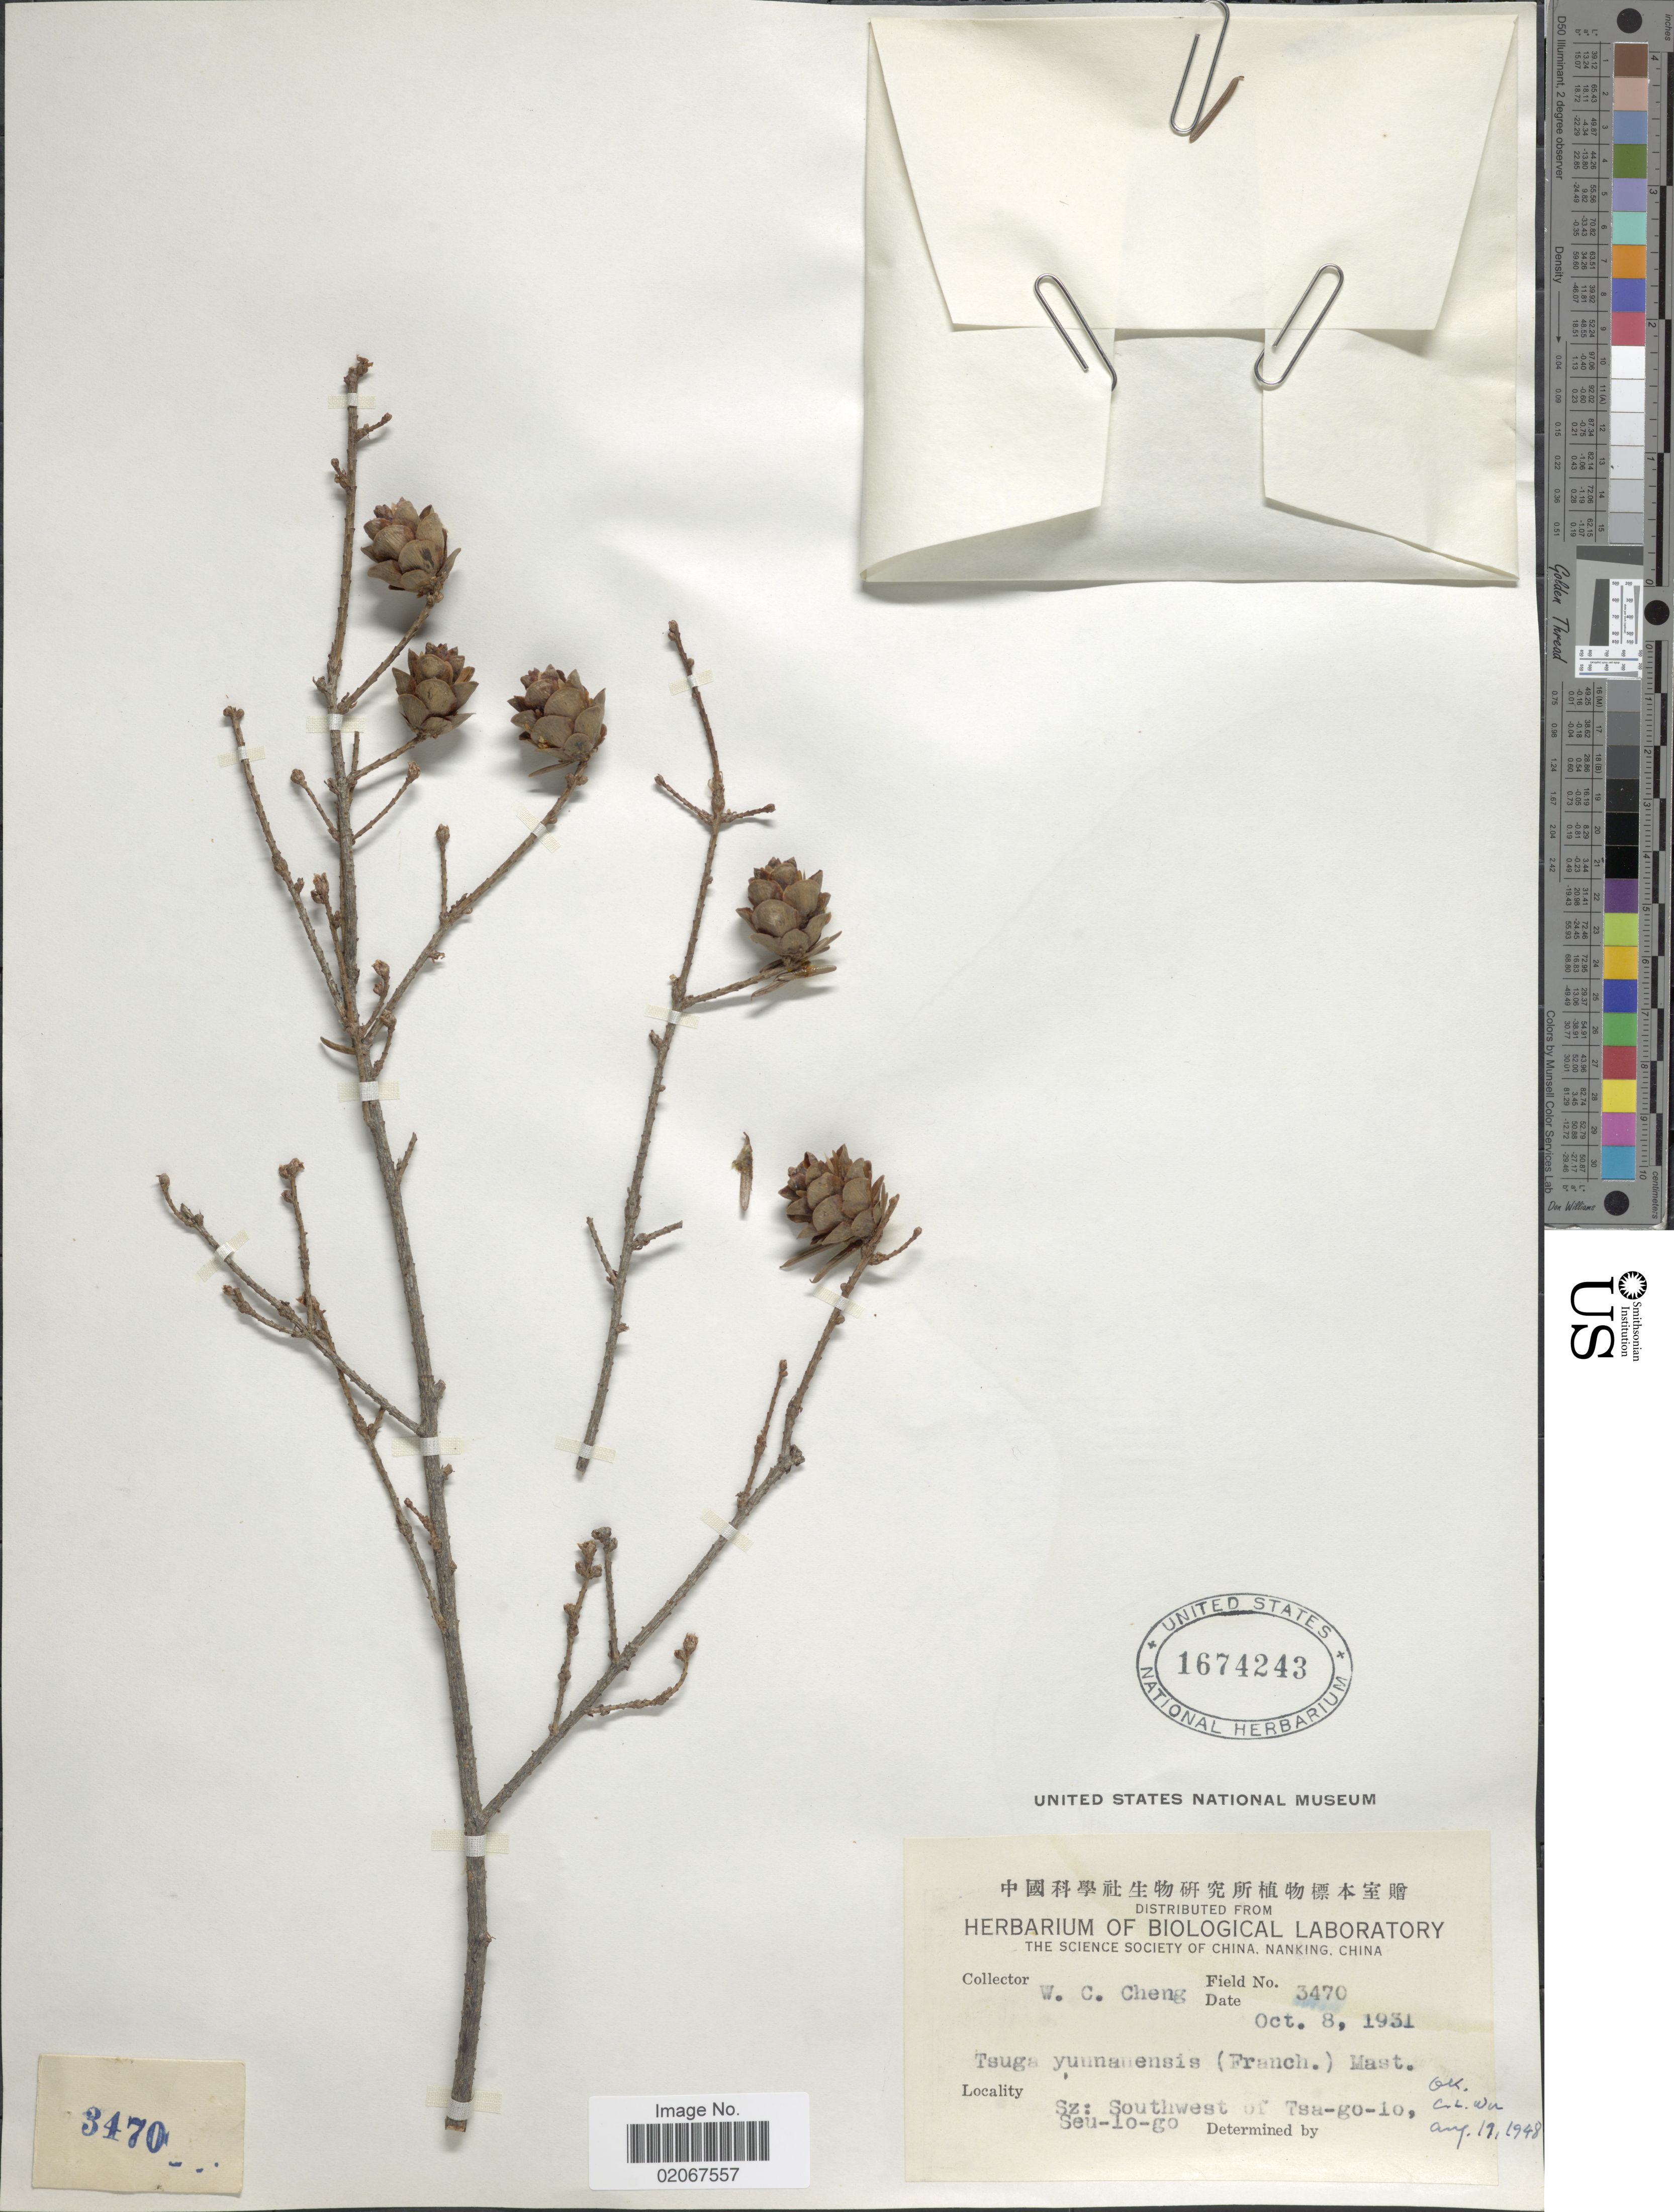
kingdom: Plantae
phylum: Tracheophyta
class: Pinopsida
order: Pinales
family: Pinaceae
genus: Tsuga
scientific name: Tsuga yunnanensis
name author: (Franch.) Mast.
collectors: W. C. Cheng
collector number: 3470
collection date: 1931-10-08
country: China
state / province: Sichuan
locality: Sz: Southwest of Tsa-go-lo. Seu-lo-go.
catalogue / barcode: US 1674243